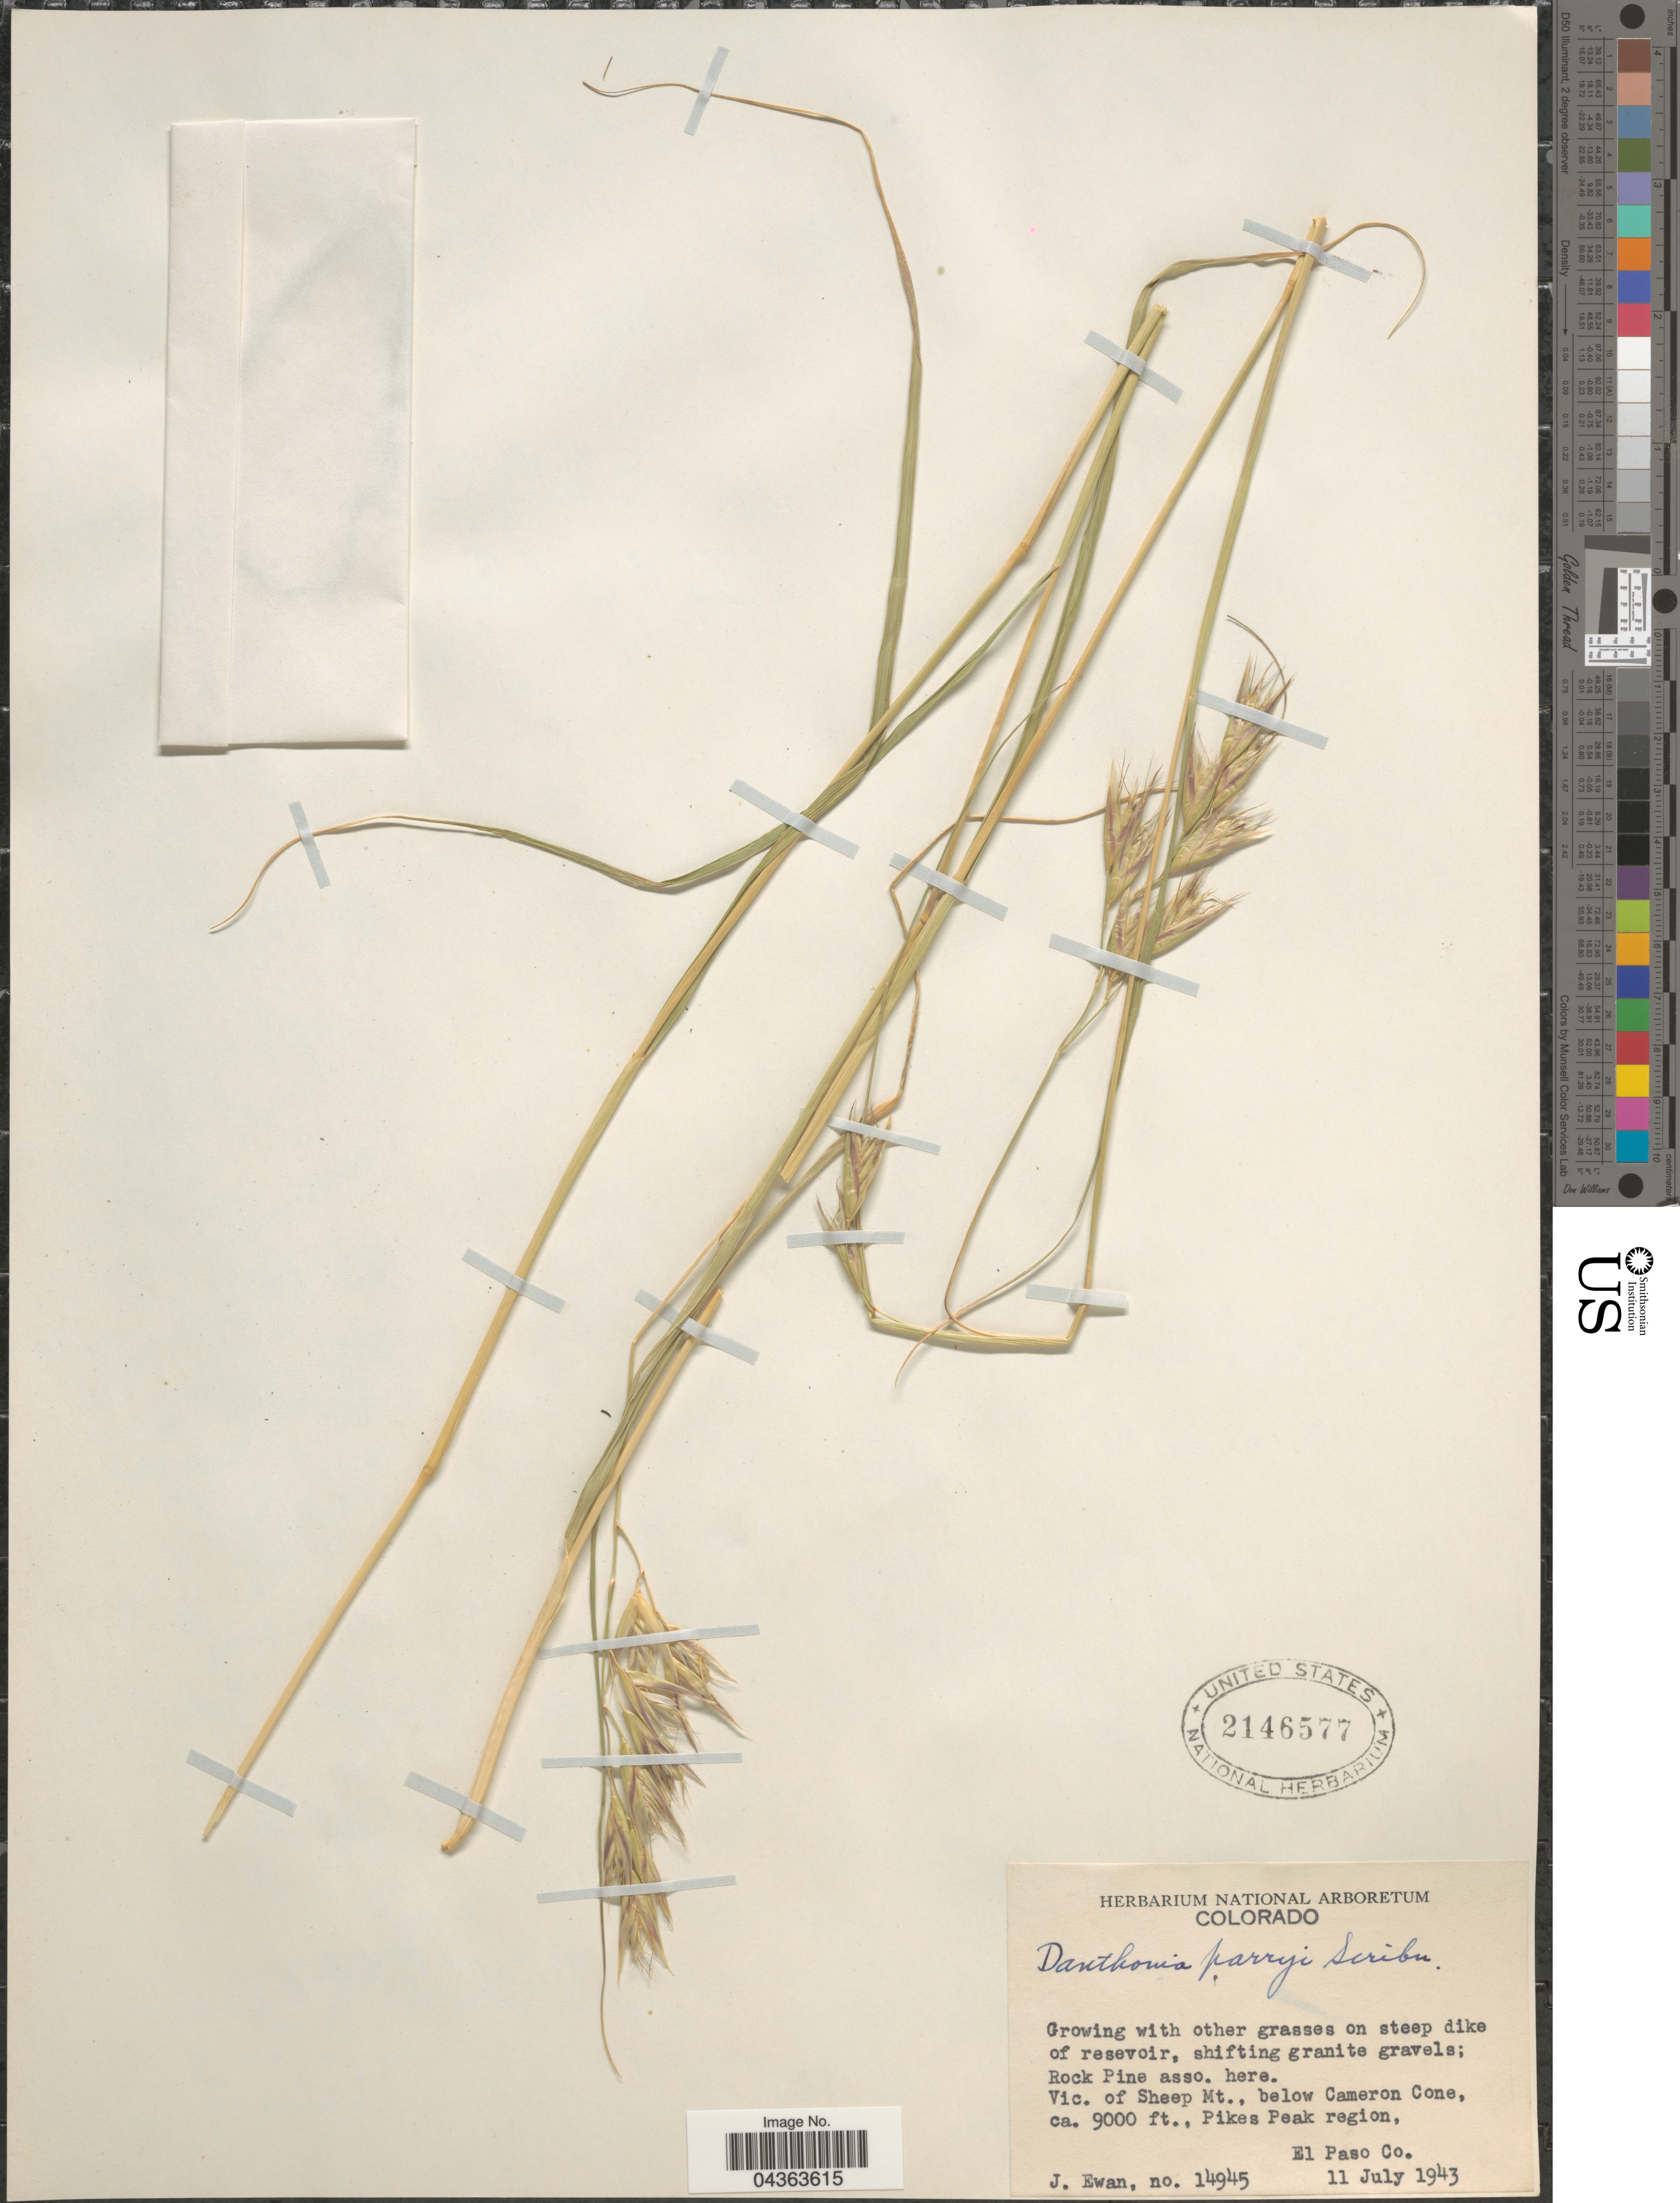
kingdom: Plantae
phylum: Tracheophyta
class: Liliopsida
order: Poales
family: Poaceae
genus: Danthonia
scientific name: Danthonia parryi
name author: Scribn.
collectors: J. A. Ewan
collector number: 14945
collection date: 1943-07-11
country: United States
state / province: Colorado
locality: Vic. of Sheep Mt., below Cameron Cone, Pikes Peak region, El Paso Co.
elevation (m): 2743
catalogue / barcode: US 2146577